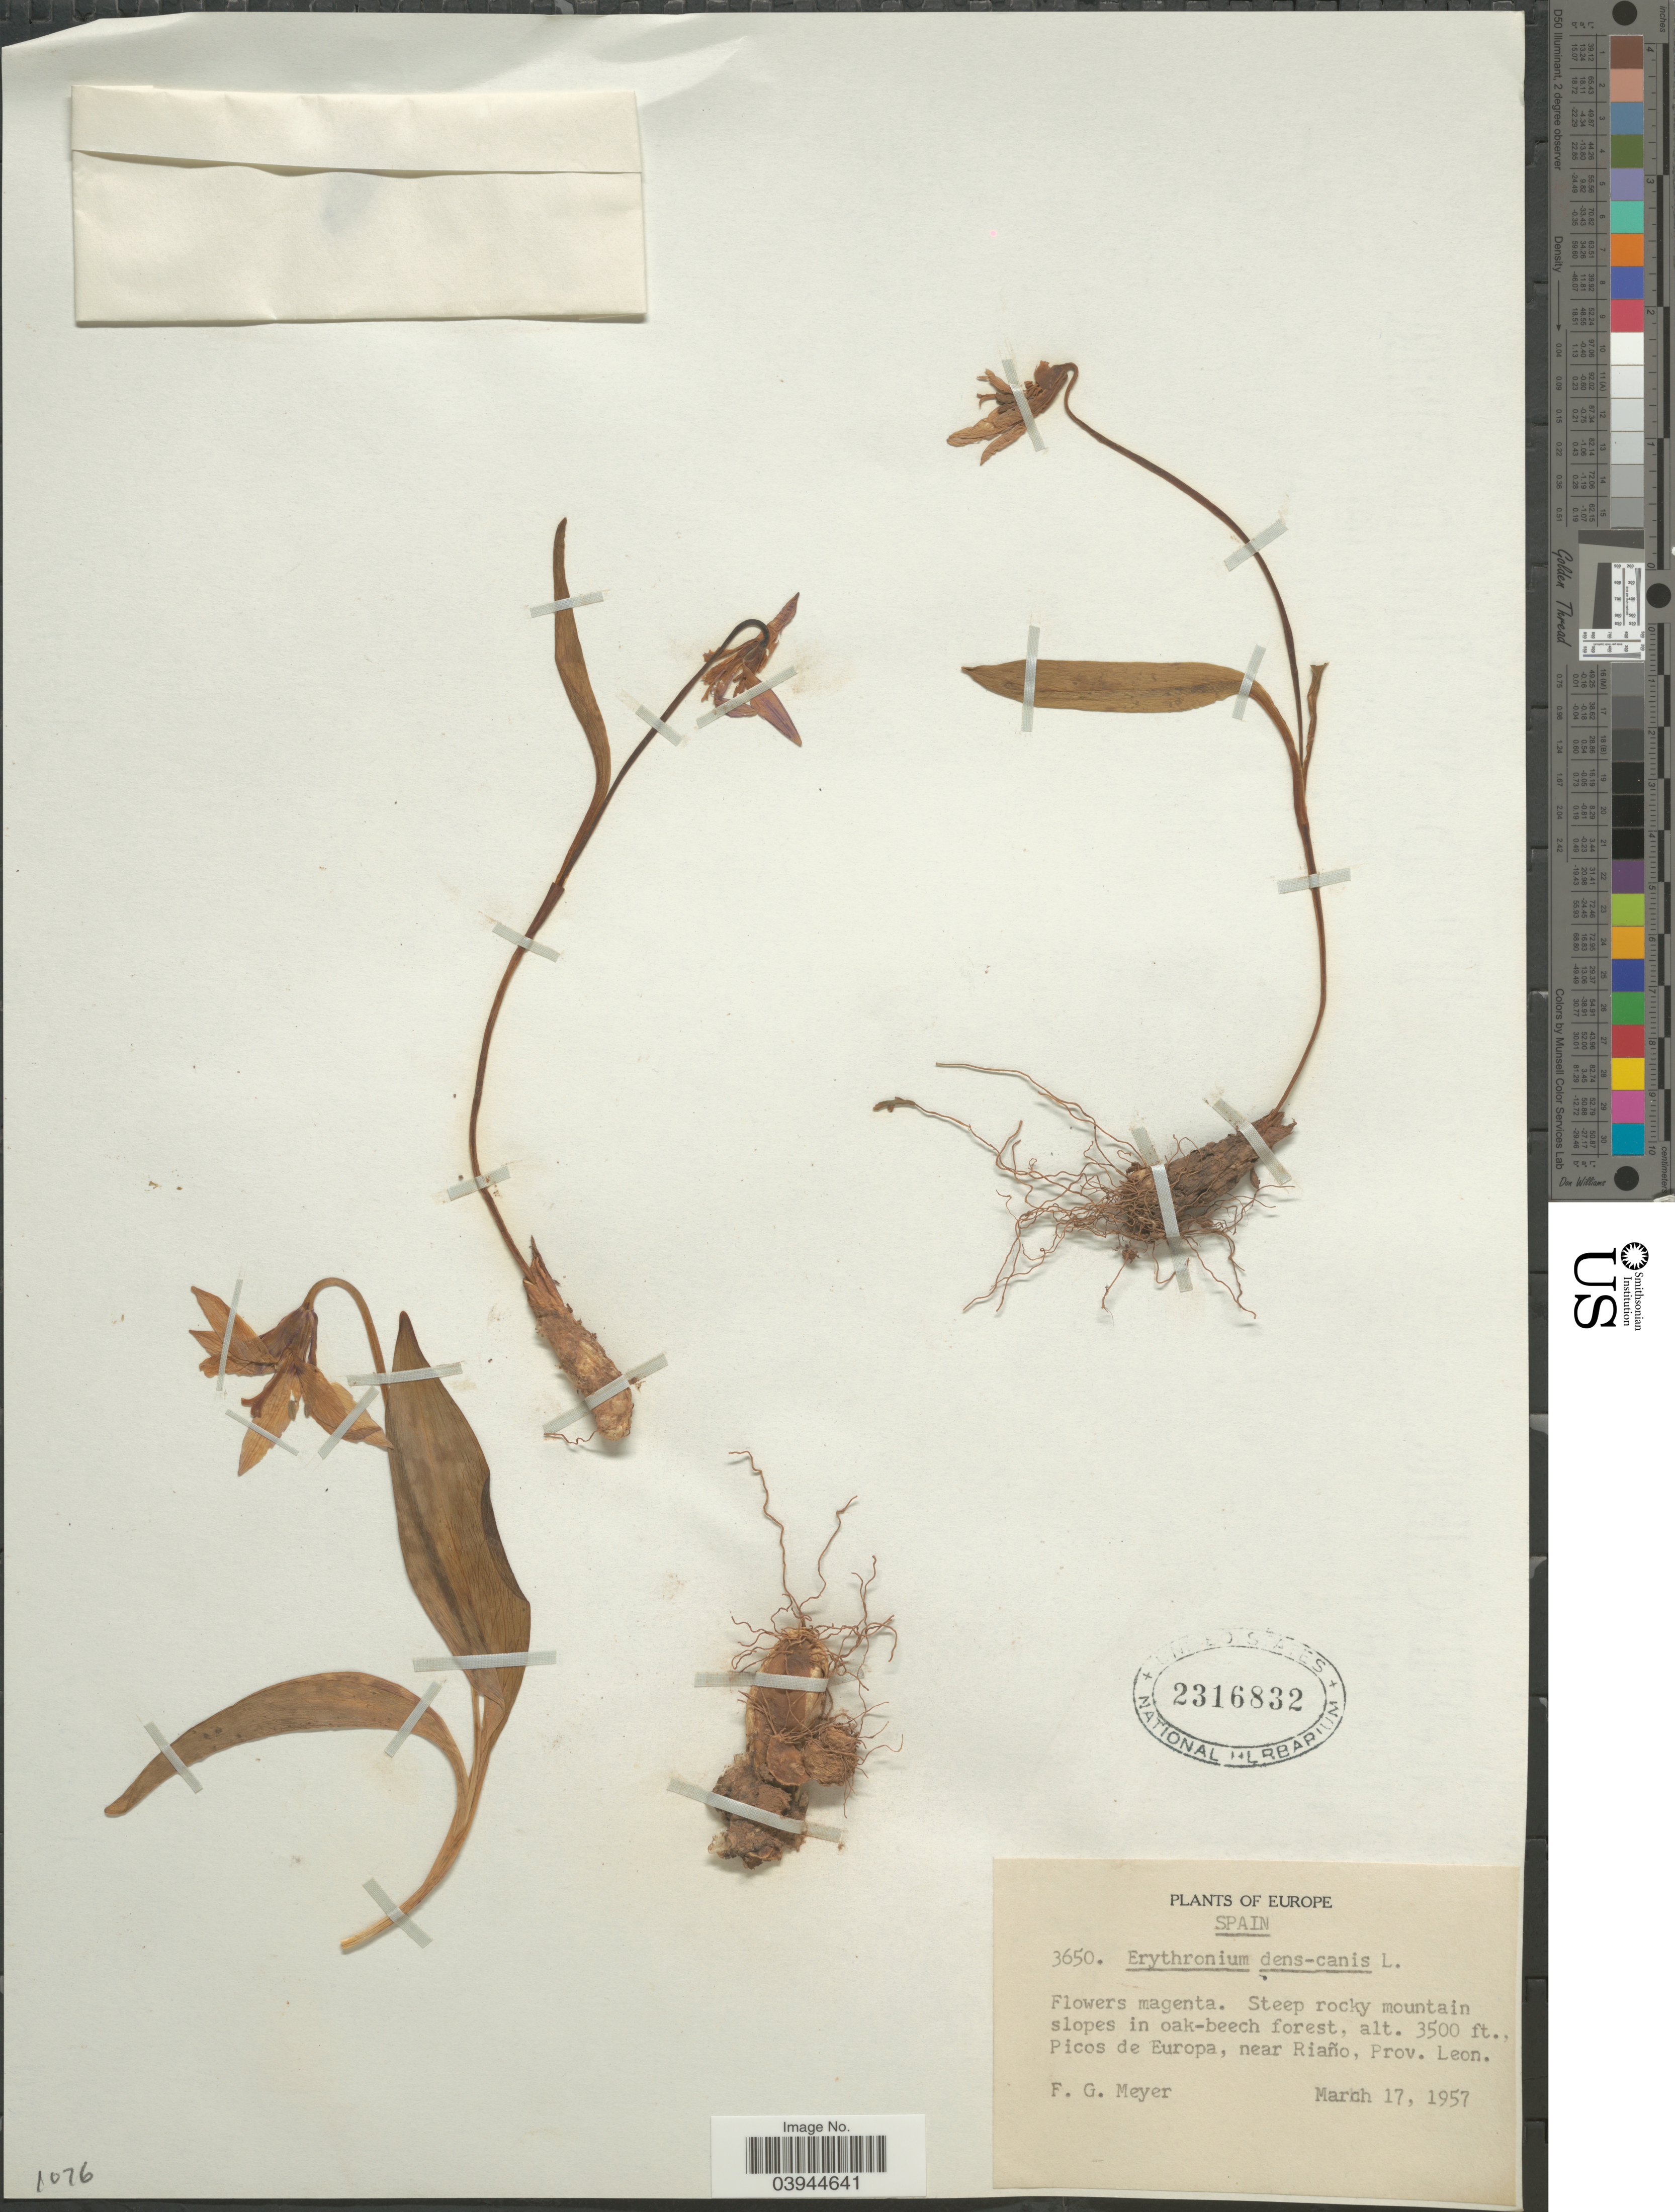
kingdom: Plantae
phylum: Tracheophyta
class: Liliopsida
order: Liliales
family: Liliaceae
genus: Erythronium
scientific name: Erythronium dens-canis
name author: L.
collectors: F. G. Meyer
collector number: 3650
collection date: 1957-03-17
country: Spain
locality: Picos de Europa, near Riaño, Prov. Leon.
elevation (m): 1067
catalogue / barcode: US 2316832